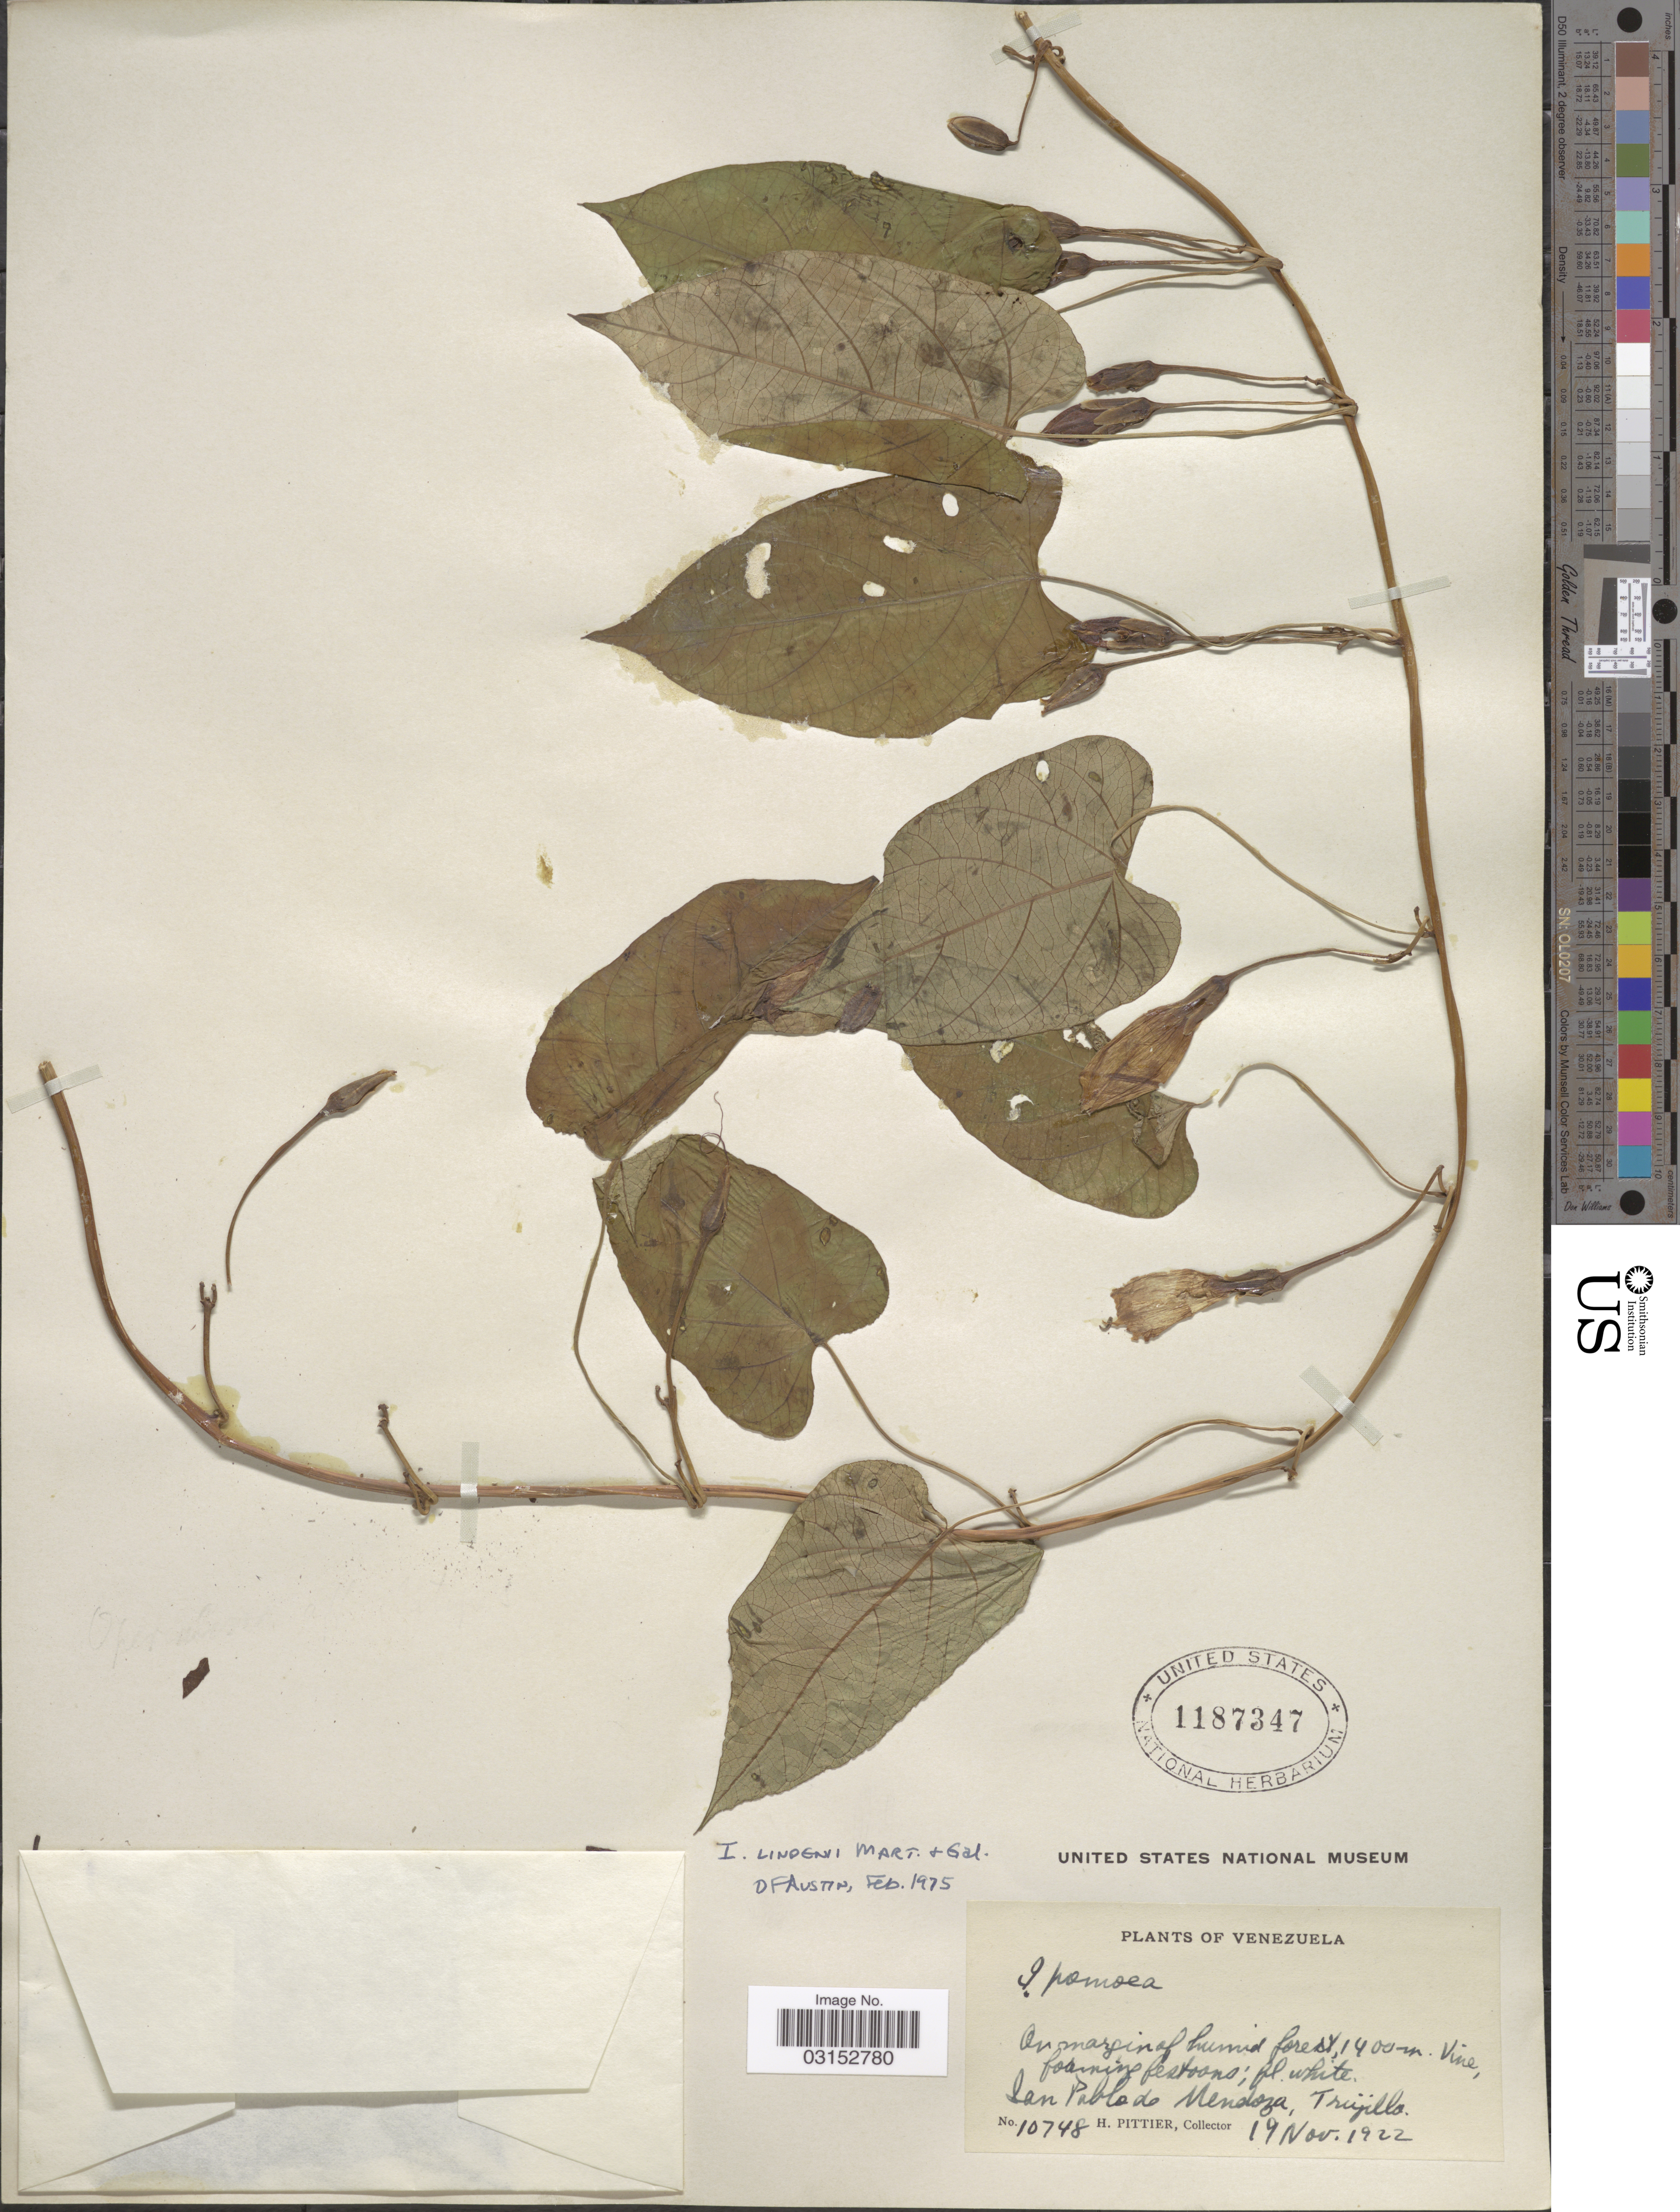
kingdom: Plantae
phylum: Tracheophyta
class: Magnoliopsida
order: Solanales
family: Convolvulaceae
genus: Ipomoea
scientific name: Ipomoea lindenii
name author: Galeotti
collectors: H. F. Pittier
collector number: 10748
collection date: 1922-11-19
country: Venezuela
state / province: Trujillo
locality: San Pablo de Mendoza.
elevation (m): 1400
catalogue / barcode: US 1187347